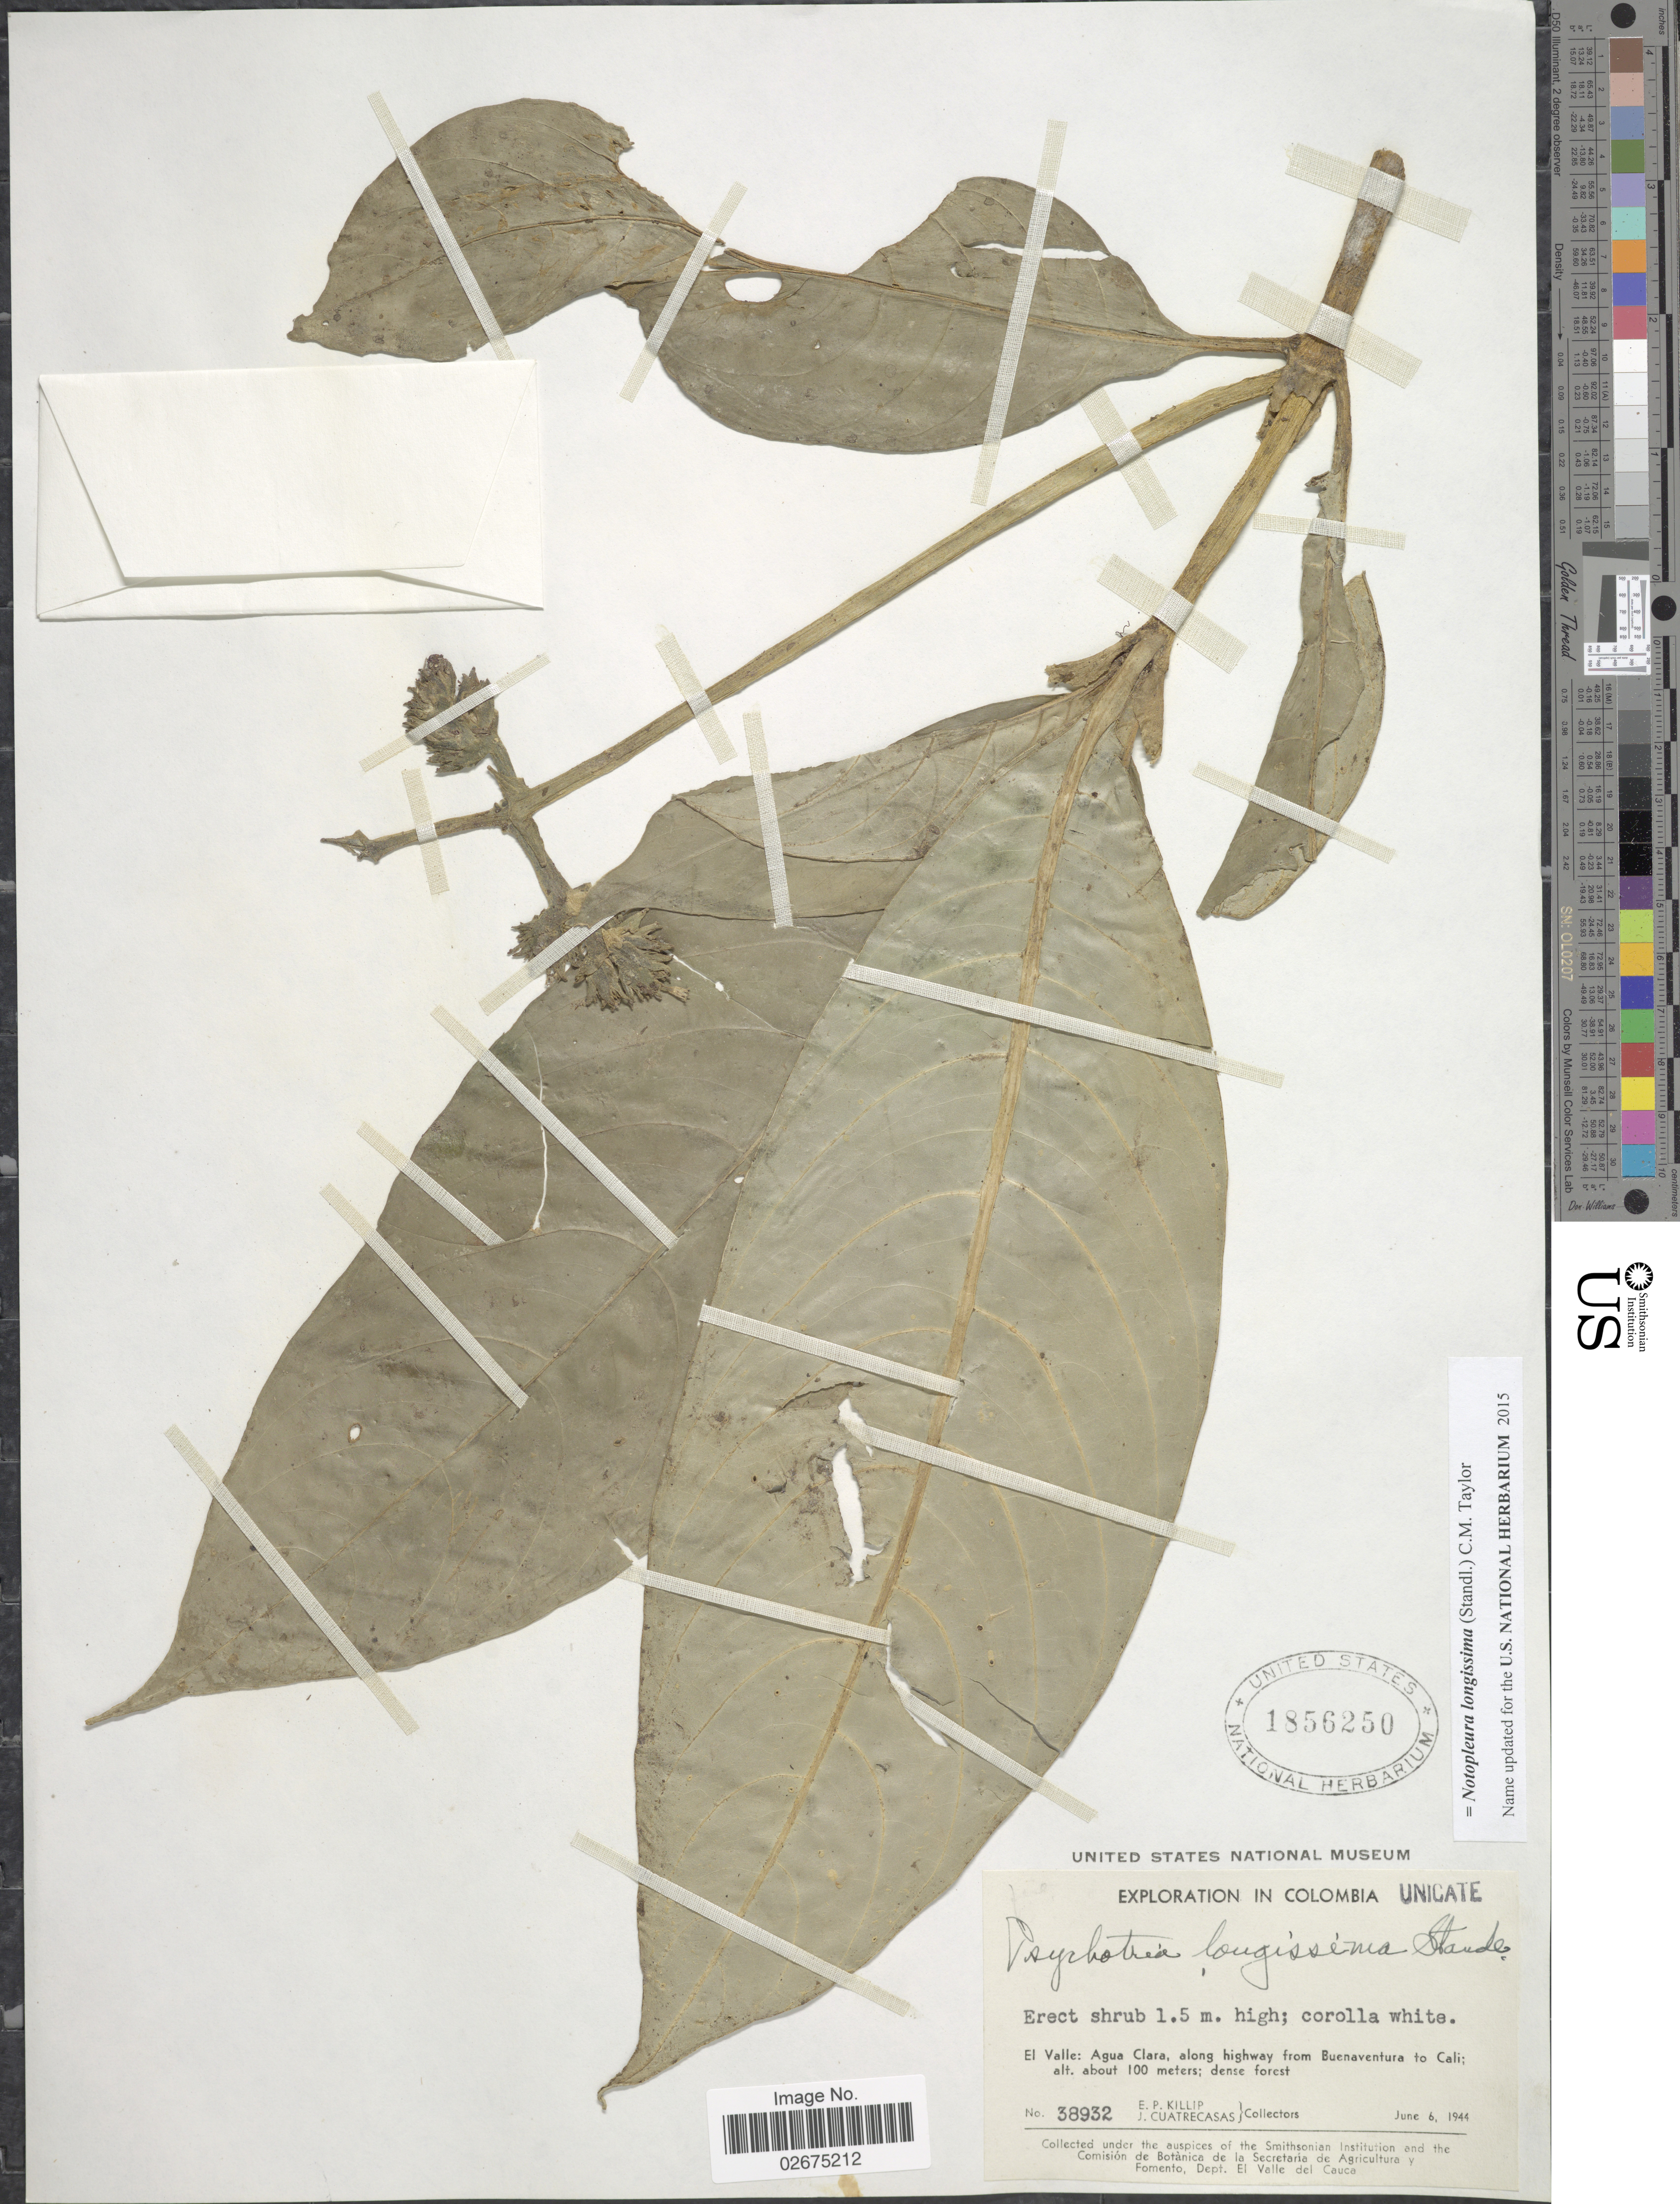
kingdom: Plantae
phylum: Tracheophyta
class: Magnoliopsida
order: Gentianales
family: Rubiaceae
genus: Notopleura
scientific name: Notopleura longissima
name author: Bremek.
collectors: E. P. Killip & J. Cuatrecasas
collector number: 38932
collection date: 1944-06-06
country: Colombia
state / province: Valle del Cauca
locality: El Valle: Agua Clara, along highway from Buenaventura to Cali; dense forest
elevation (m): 100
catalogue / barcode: US 1856250